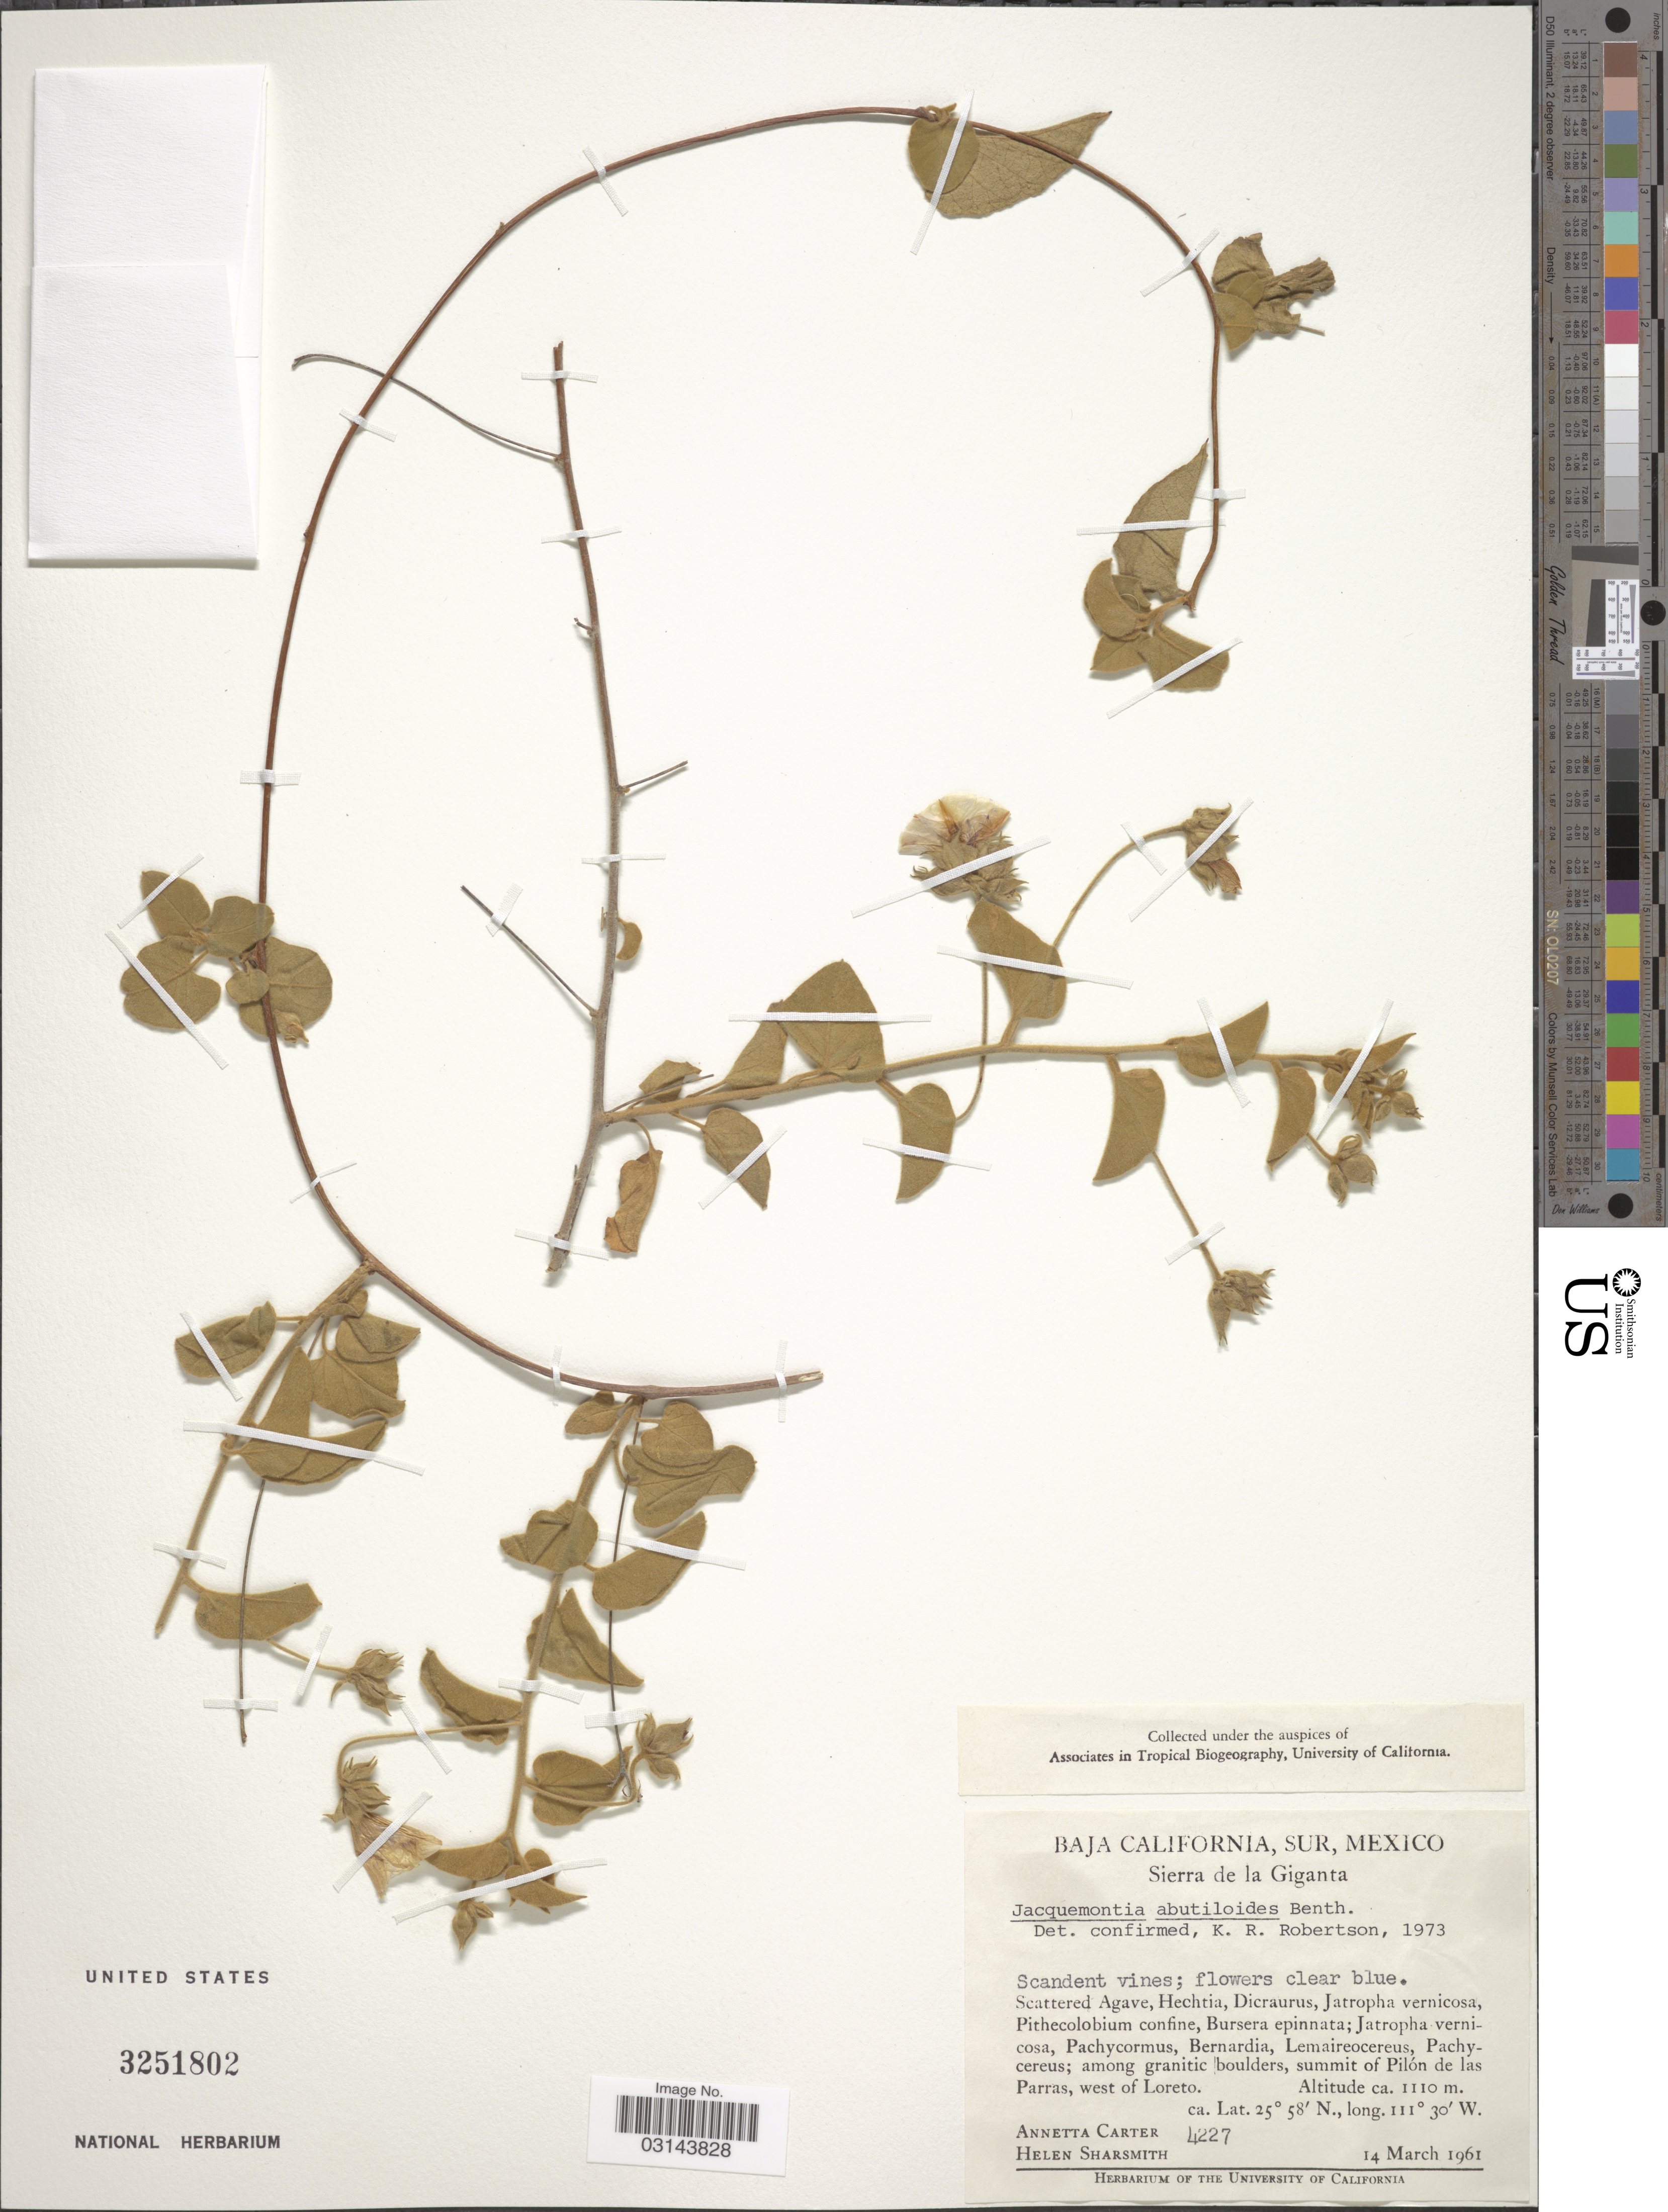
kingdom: Plantae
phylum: Tracheophyta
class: Magnoliopsida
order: Solanales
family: Convolvulaceae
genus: Jacquemontia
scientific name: Jacquemontia abutiloides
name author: Benth.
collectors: A. Carter & H. Sharsmith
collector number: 4227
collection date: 1961-03-14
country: Mexico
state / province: Baja California Sur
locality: Sierra de la Giganta. Summit of Pilón de las Parras, west of Loreto.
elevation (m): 1110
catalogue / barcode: US 3251802